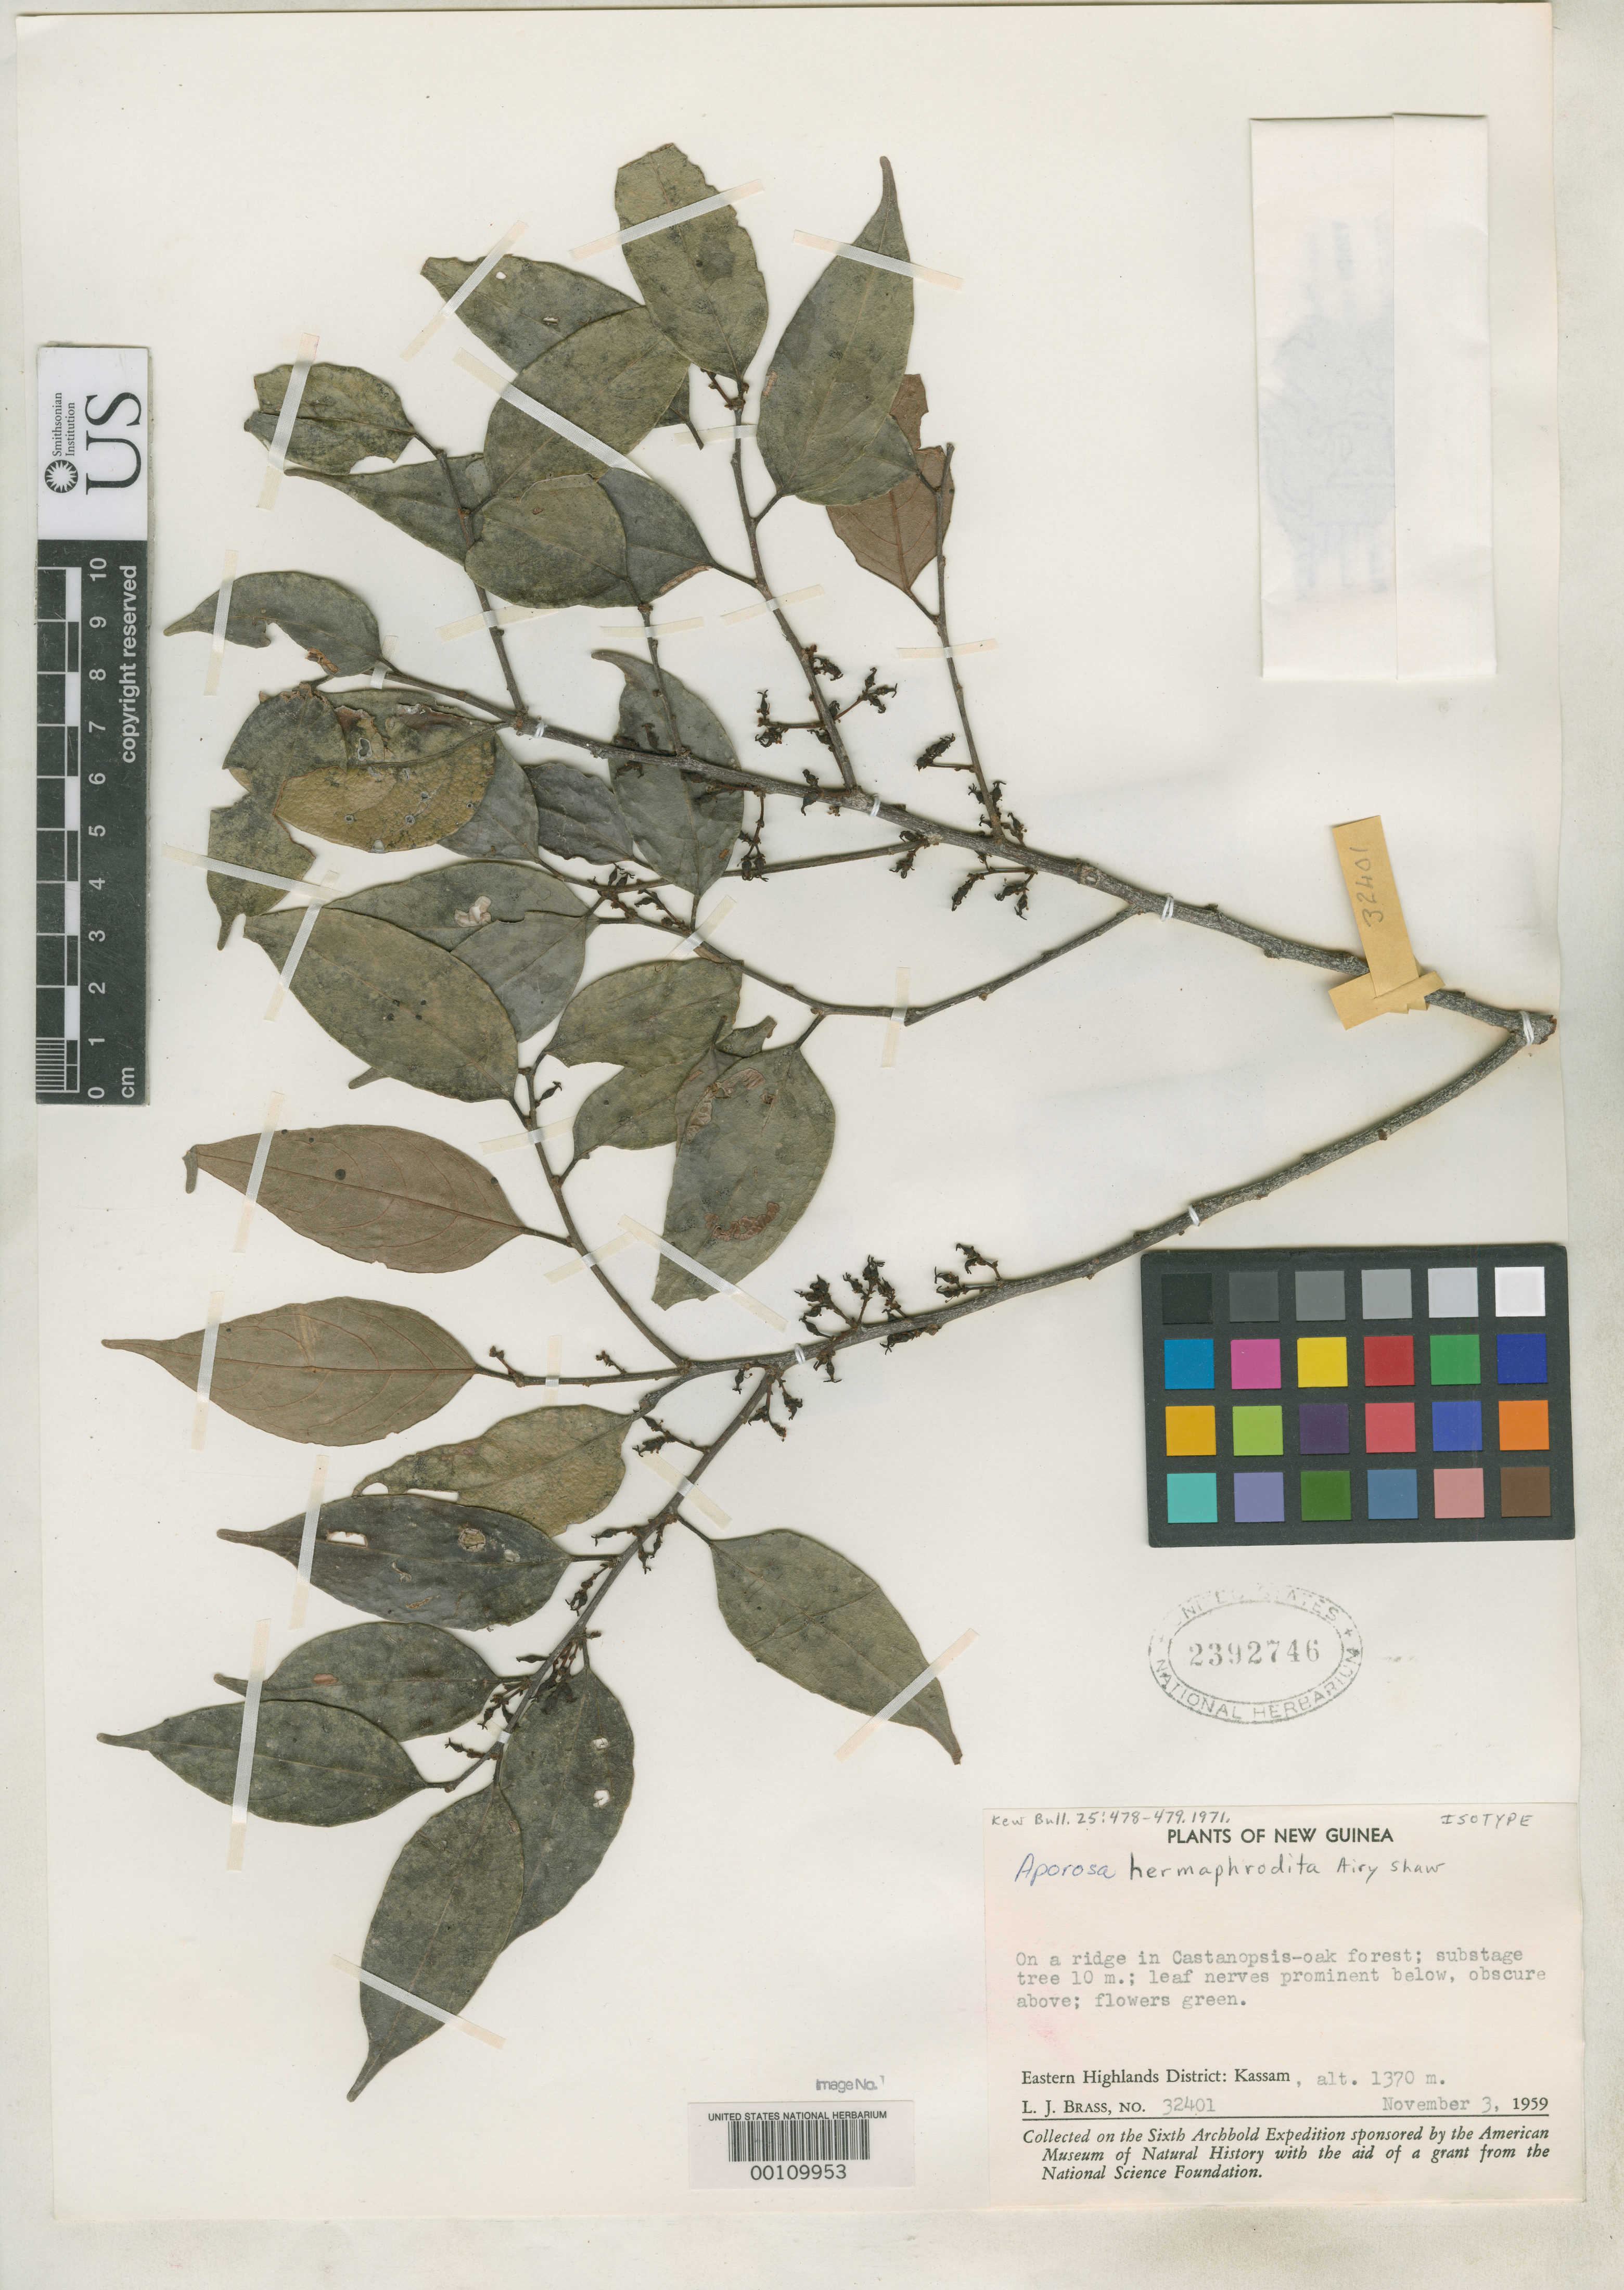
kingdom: Plantae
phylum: Tracheophyta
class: Magnoliopsida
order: Malpighiales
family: Phyllanthaceae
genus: Aporosa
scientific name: Aporosa hermaphrodita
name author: Airy Shaw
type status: Isotype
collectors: L. J. Brass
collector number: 32401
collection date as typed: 03 Nov 1959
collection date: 1959-11-03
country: Papua New Guinea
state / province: Eastern Highlands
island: New Guinea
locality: Kassam.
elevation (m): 1370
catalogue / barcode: US 2392746